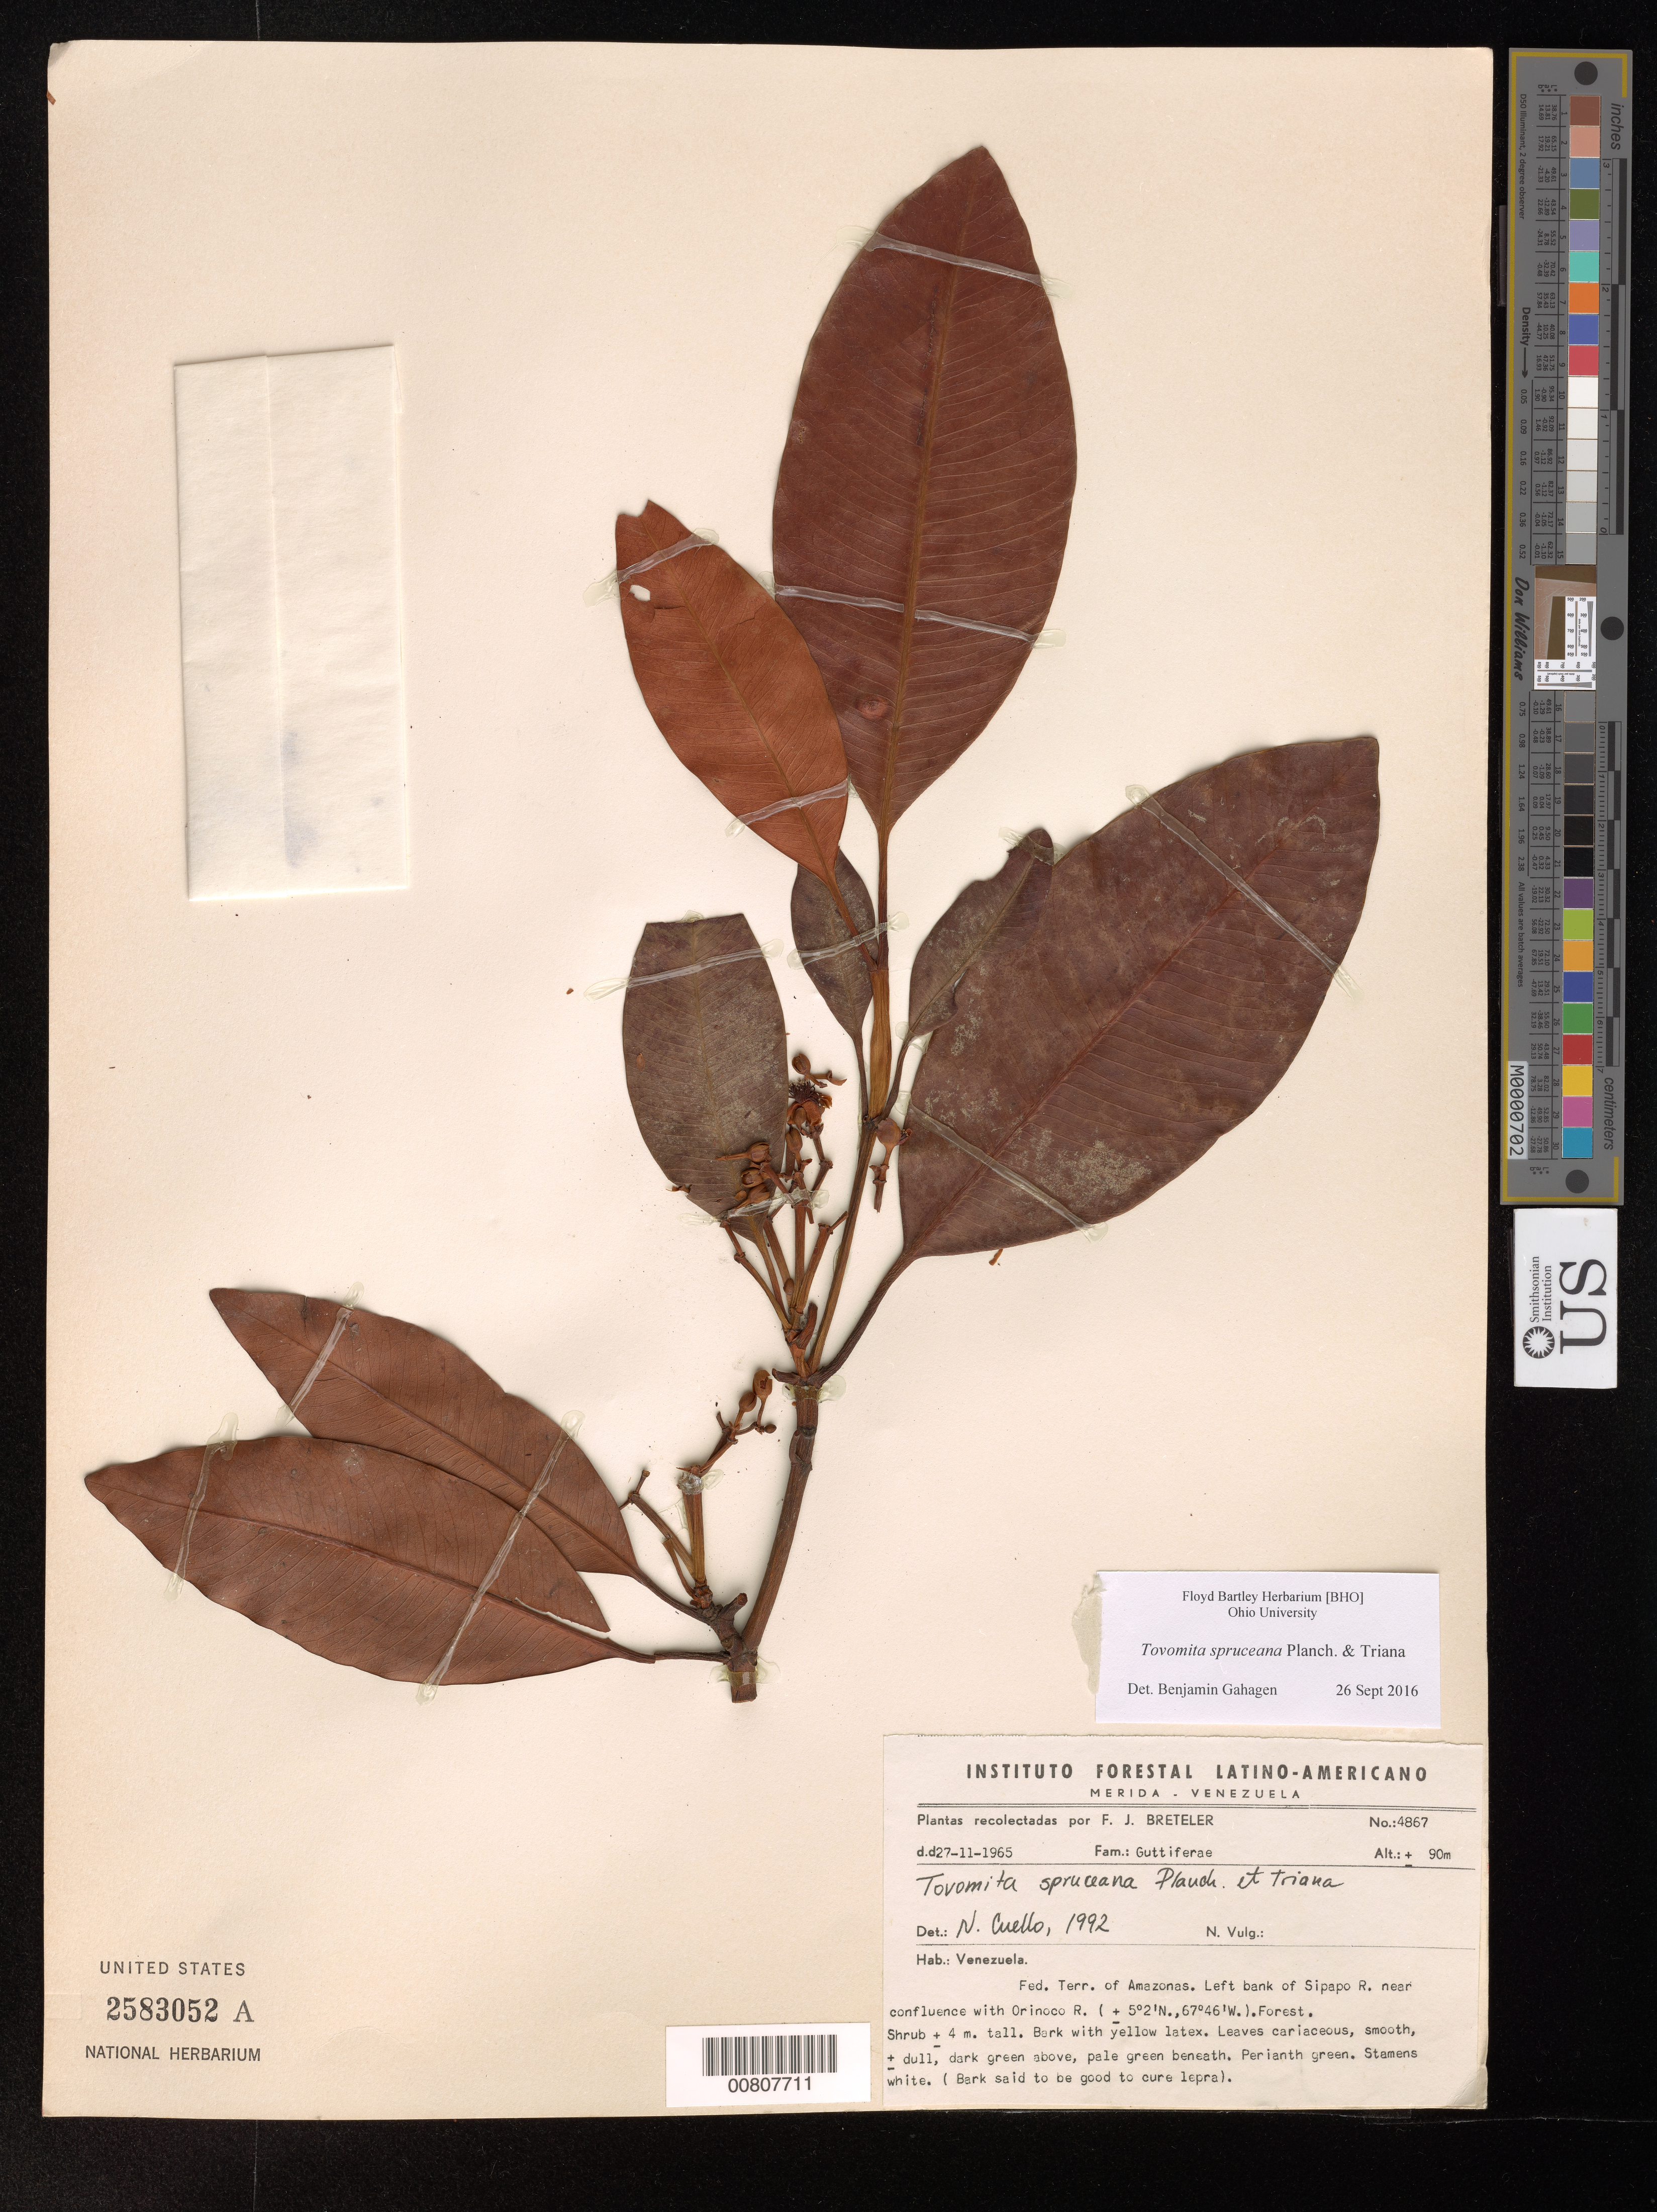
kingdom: Plantae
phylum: Tracheophyta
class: Magnoliopsida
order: Malpighiales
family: Clusiaceae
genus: Tovomita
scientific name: Tovomita spruceana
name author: Planch. & Triana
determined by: Cuello, Nidia L.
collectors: F. J. Breteler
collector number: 4867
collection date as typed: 27-Nov-65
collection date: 1965-11-27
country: Venezuela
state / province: Amazonas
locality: Sipapo R., left bank; near confl. with Orinoco R.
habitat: River bank; inundated in rainy season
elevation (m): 90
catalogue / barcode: US 2583052